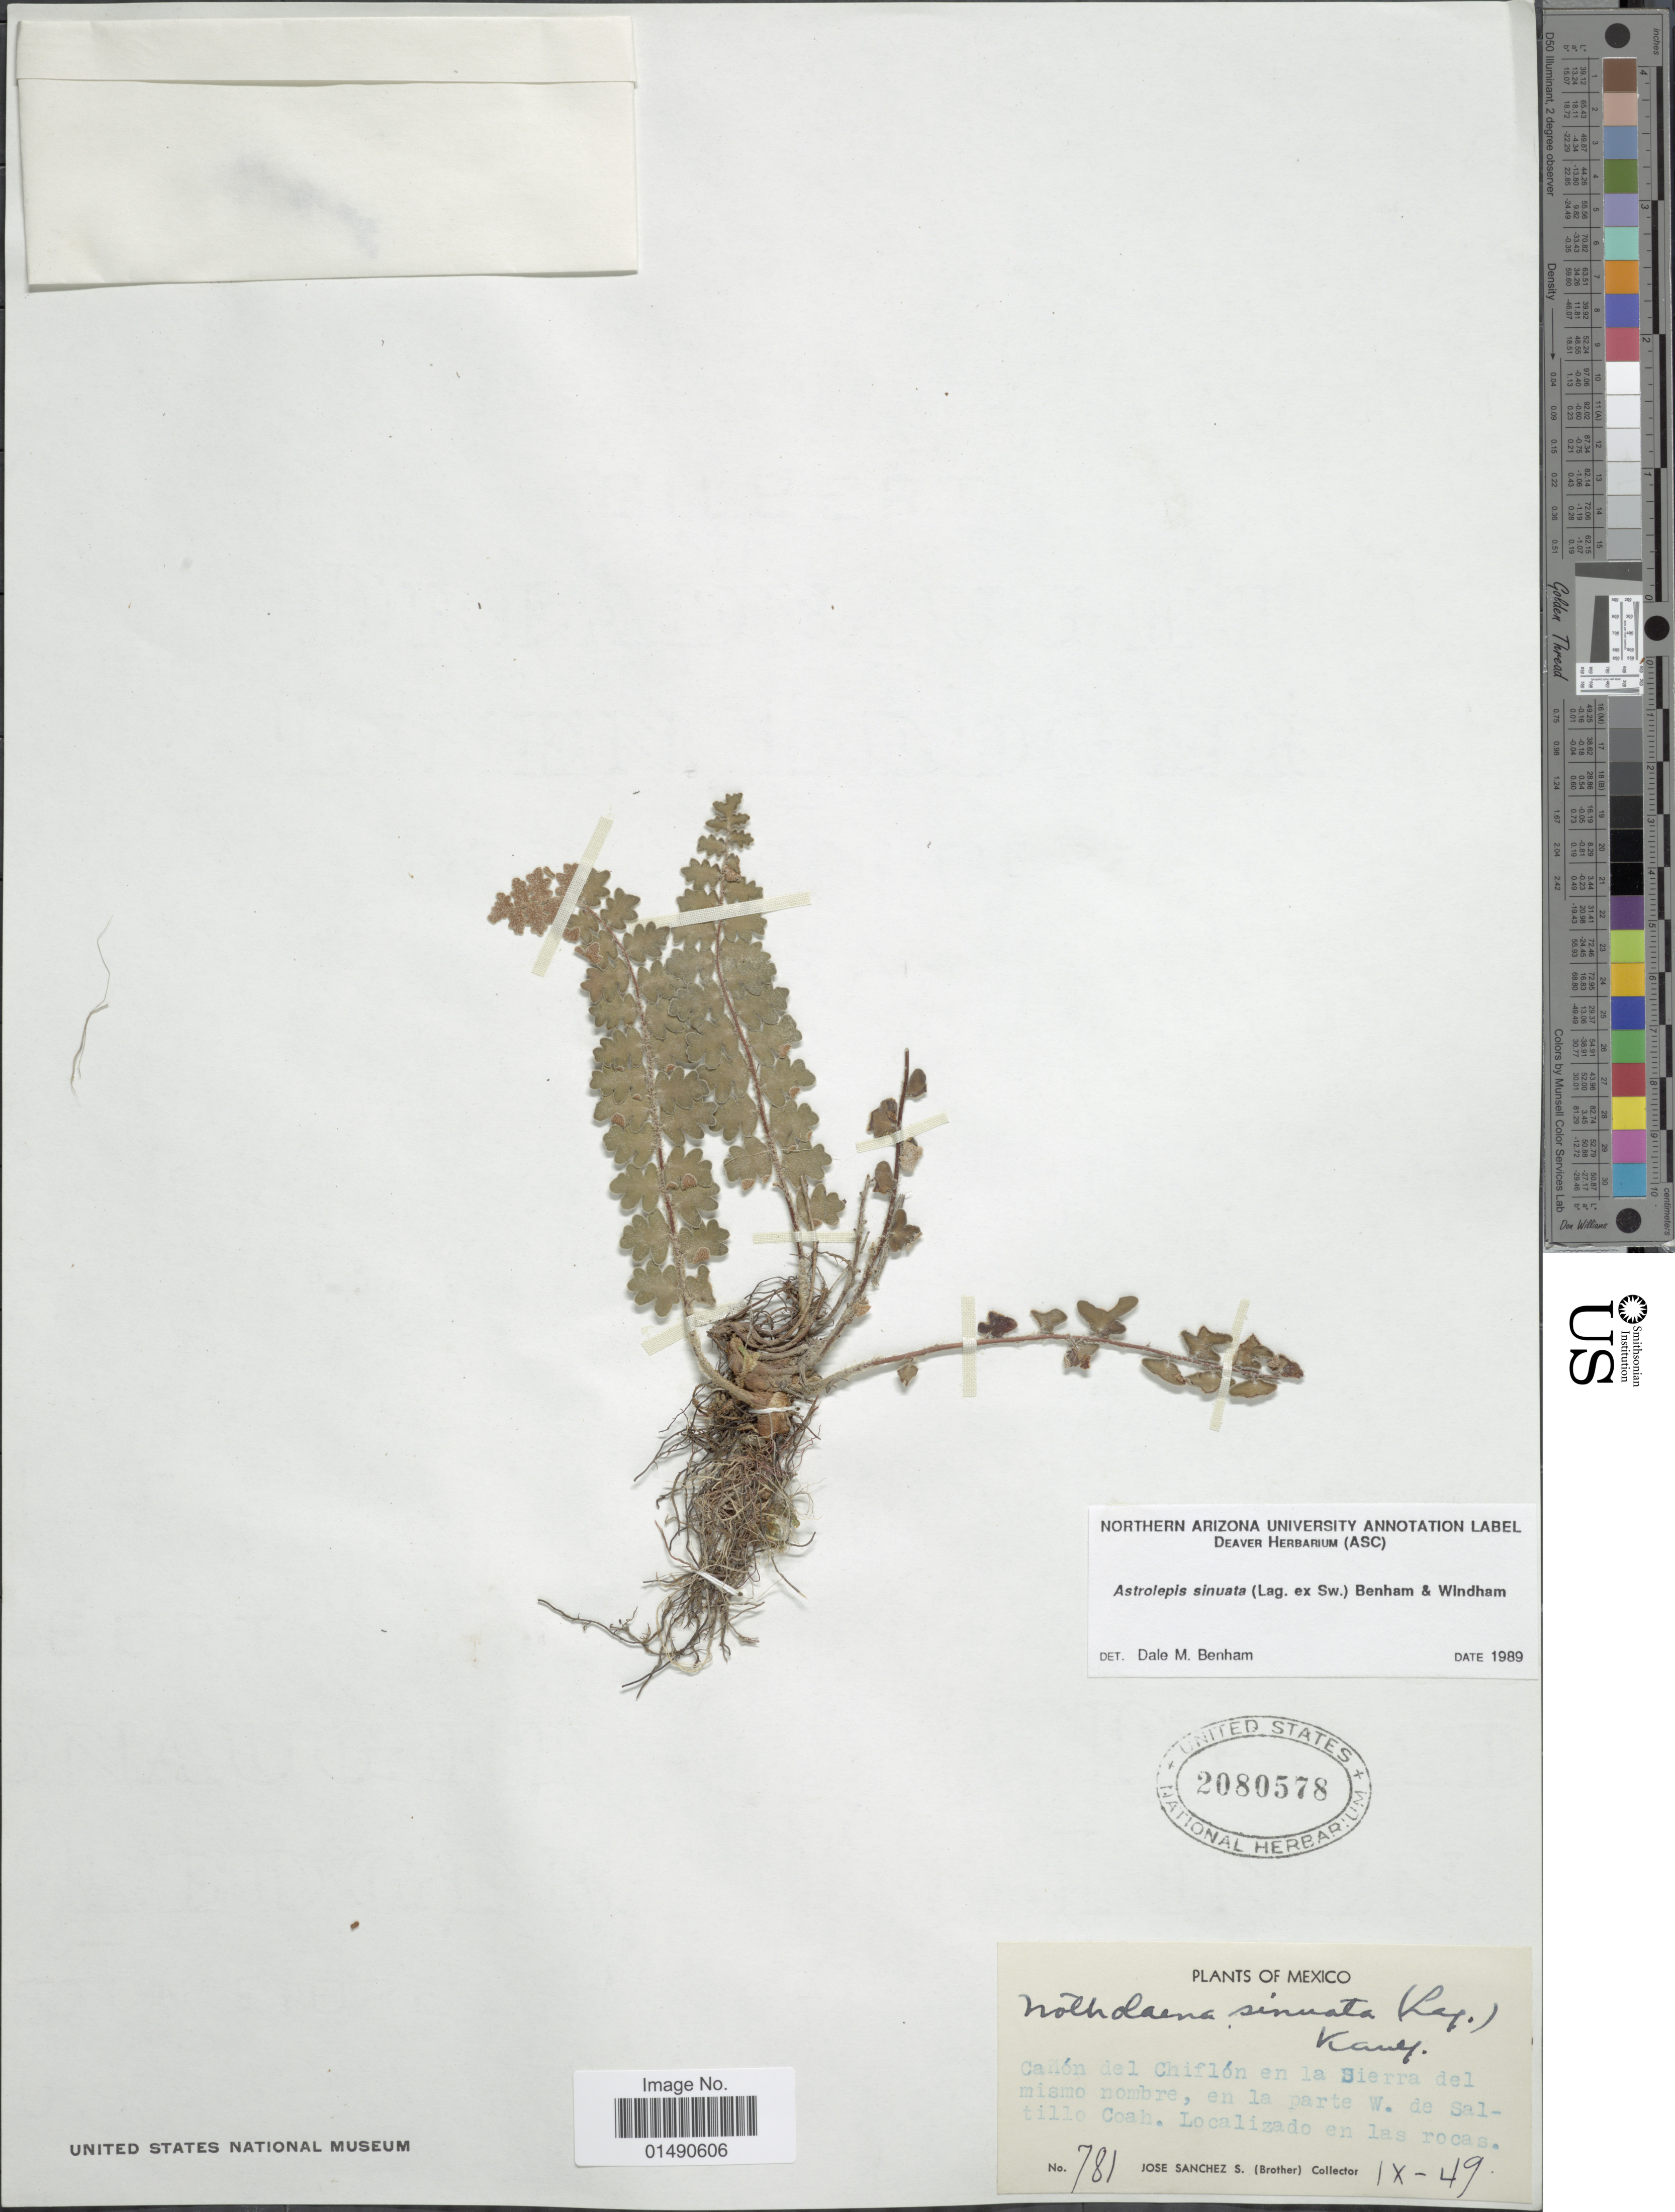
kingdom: Plantae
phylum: Tracheophyta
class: Polypodiopsida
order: Polypodiales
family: Pteridaceae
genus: Astrolepis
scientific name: Astrolepis sinuata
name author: (Lag. ex Sw.) D.M. Benham & Windham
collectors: J. Sanchez S.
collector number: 781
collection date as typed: Transcribed d/m/y: /9/49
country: Mexico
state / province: Coahuila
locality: Canon del Chiflon en la Sierra del mismo nombre, en la parte W. de Saltillo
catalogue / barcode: US 2080578